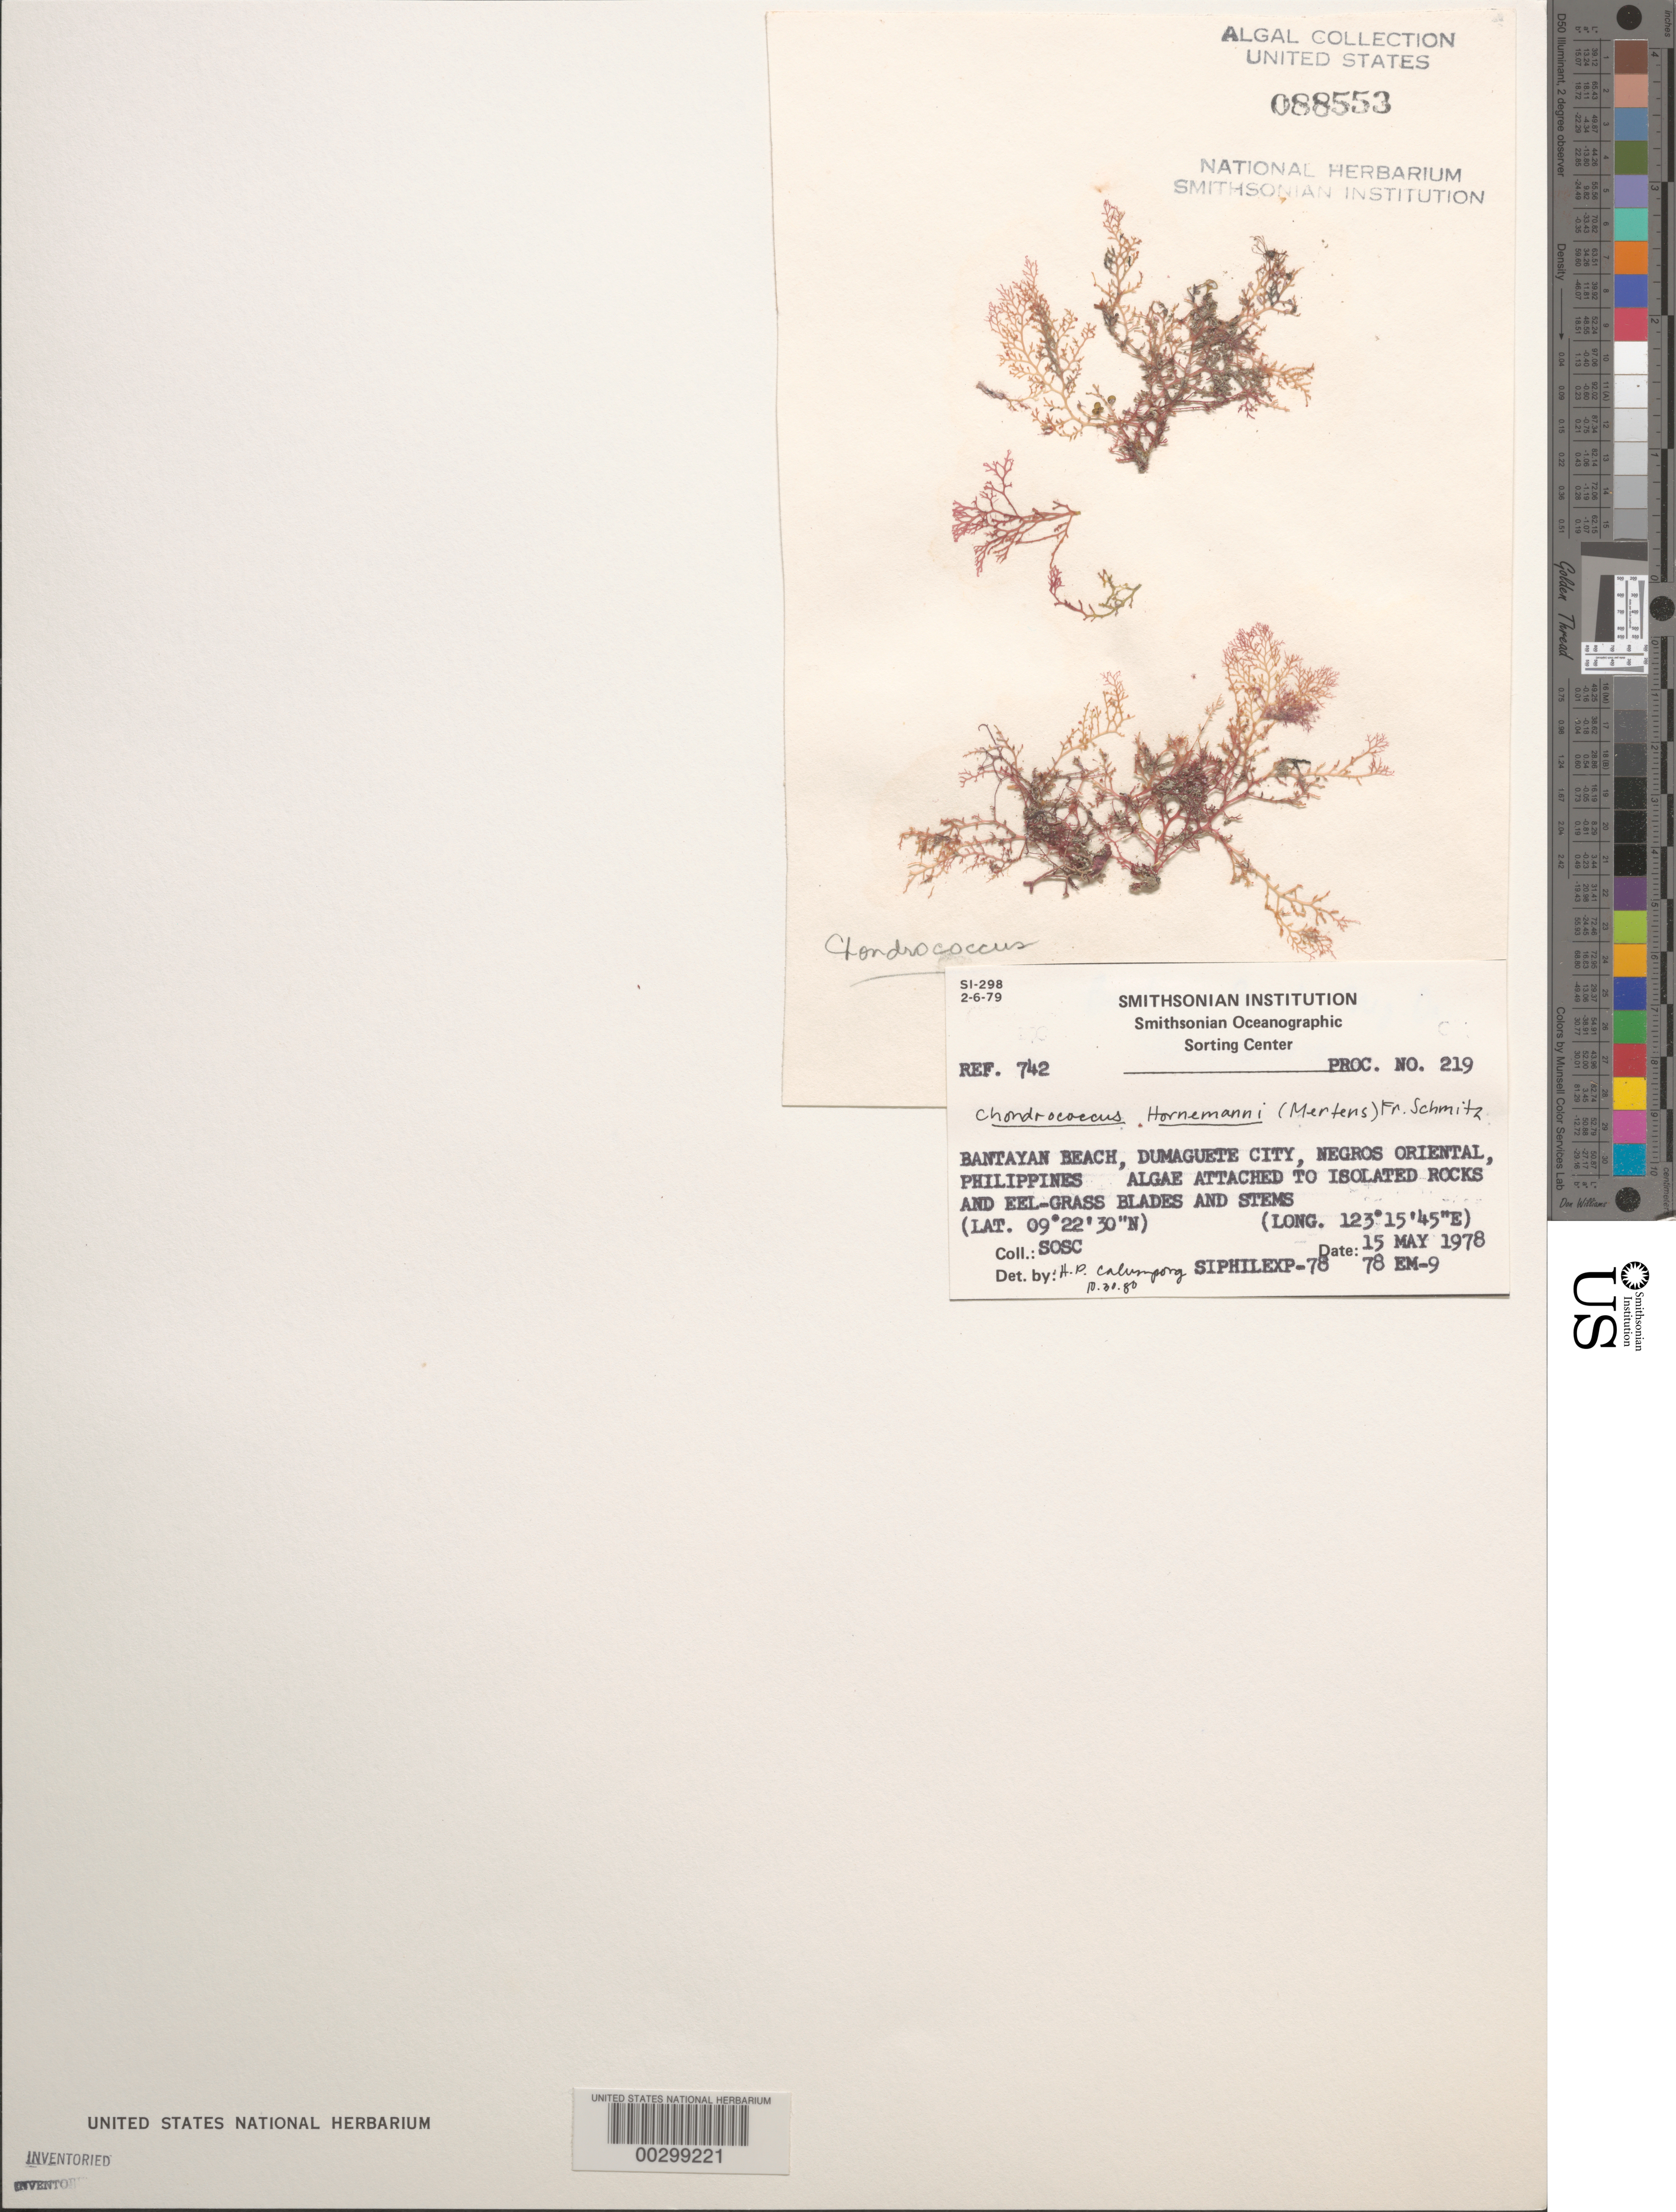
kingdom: Plantae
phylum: Rhodophyta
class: Florideophyceae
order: Gigartinales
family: Rhizophyllidaceae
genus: Portieria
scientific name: Portieria hornemannii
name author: (Lyngbye) P.C. Silva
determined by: Algae name updating Project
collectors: SOSC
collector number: Station 78 Em-9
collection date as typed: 15 May 1978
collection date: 1978-05-15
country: Philippines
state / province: Central Visayas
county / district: Negros Oriental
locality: Bantayan beach, dumaguete city, negros oriental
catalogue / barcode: US 88553